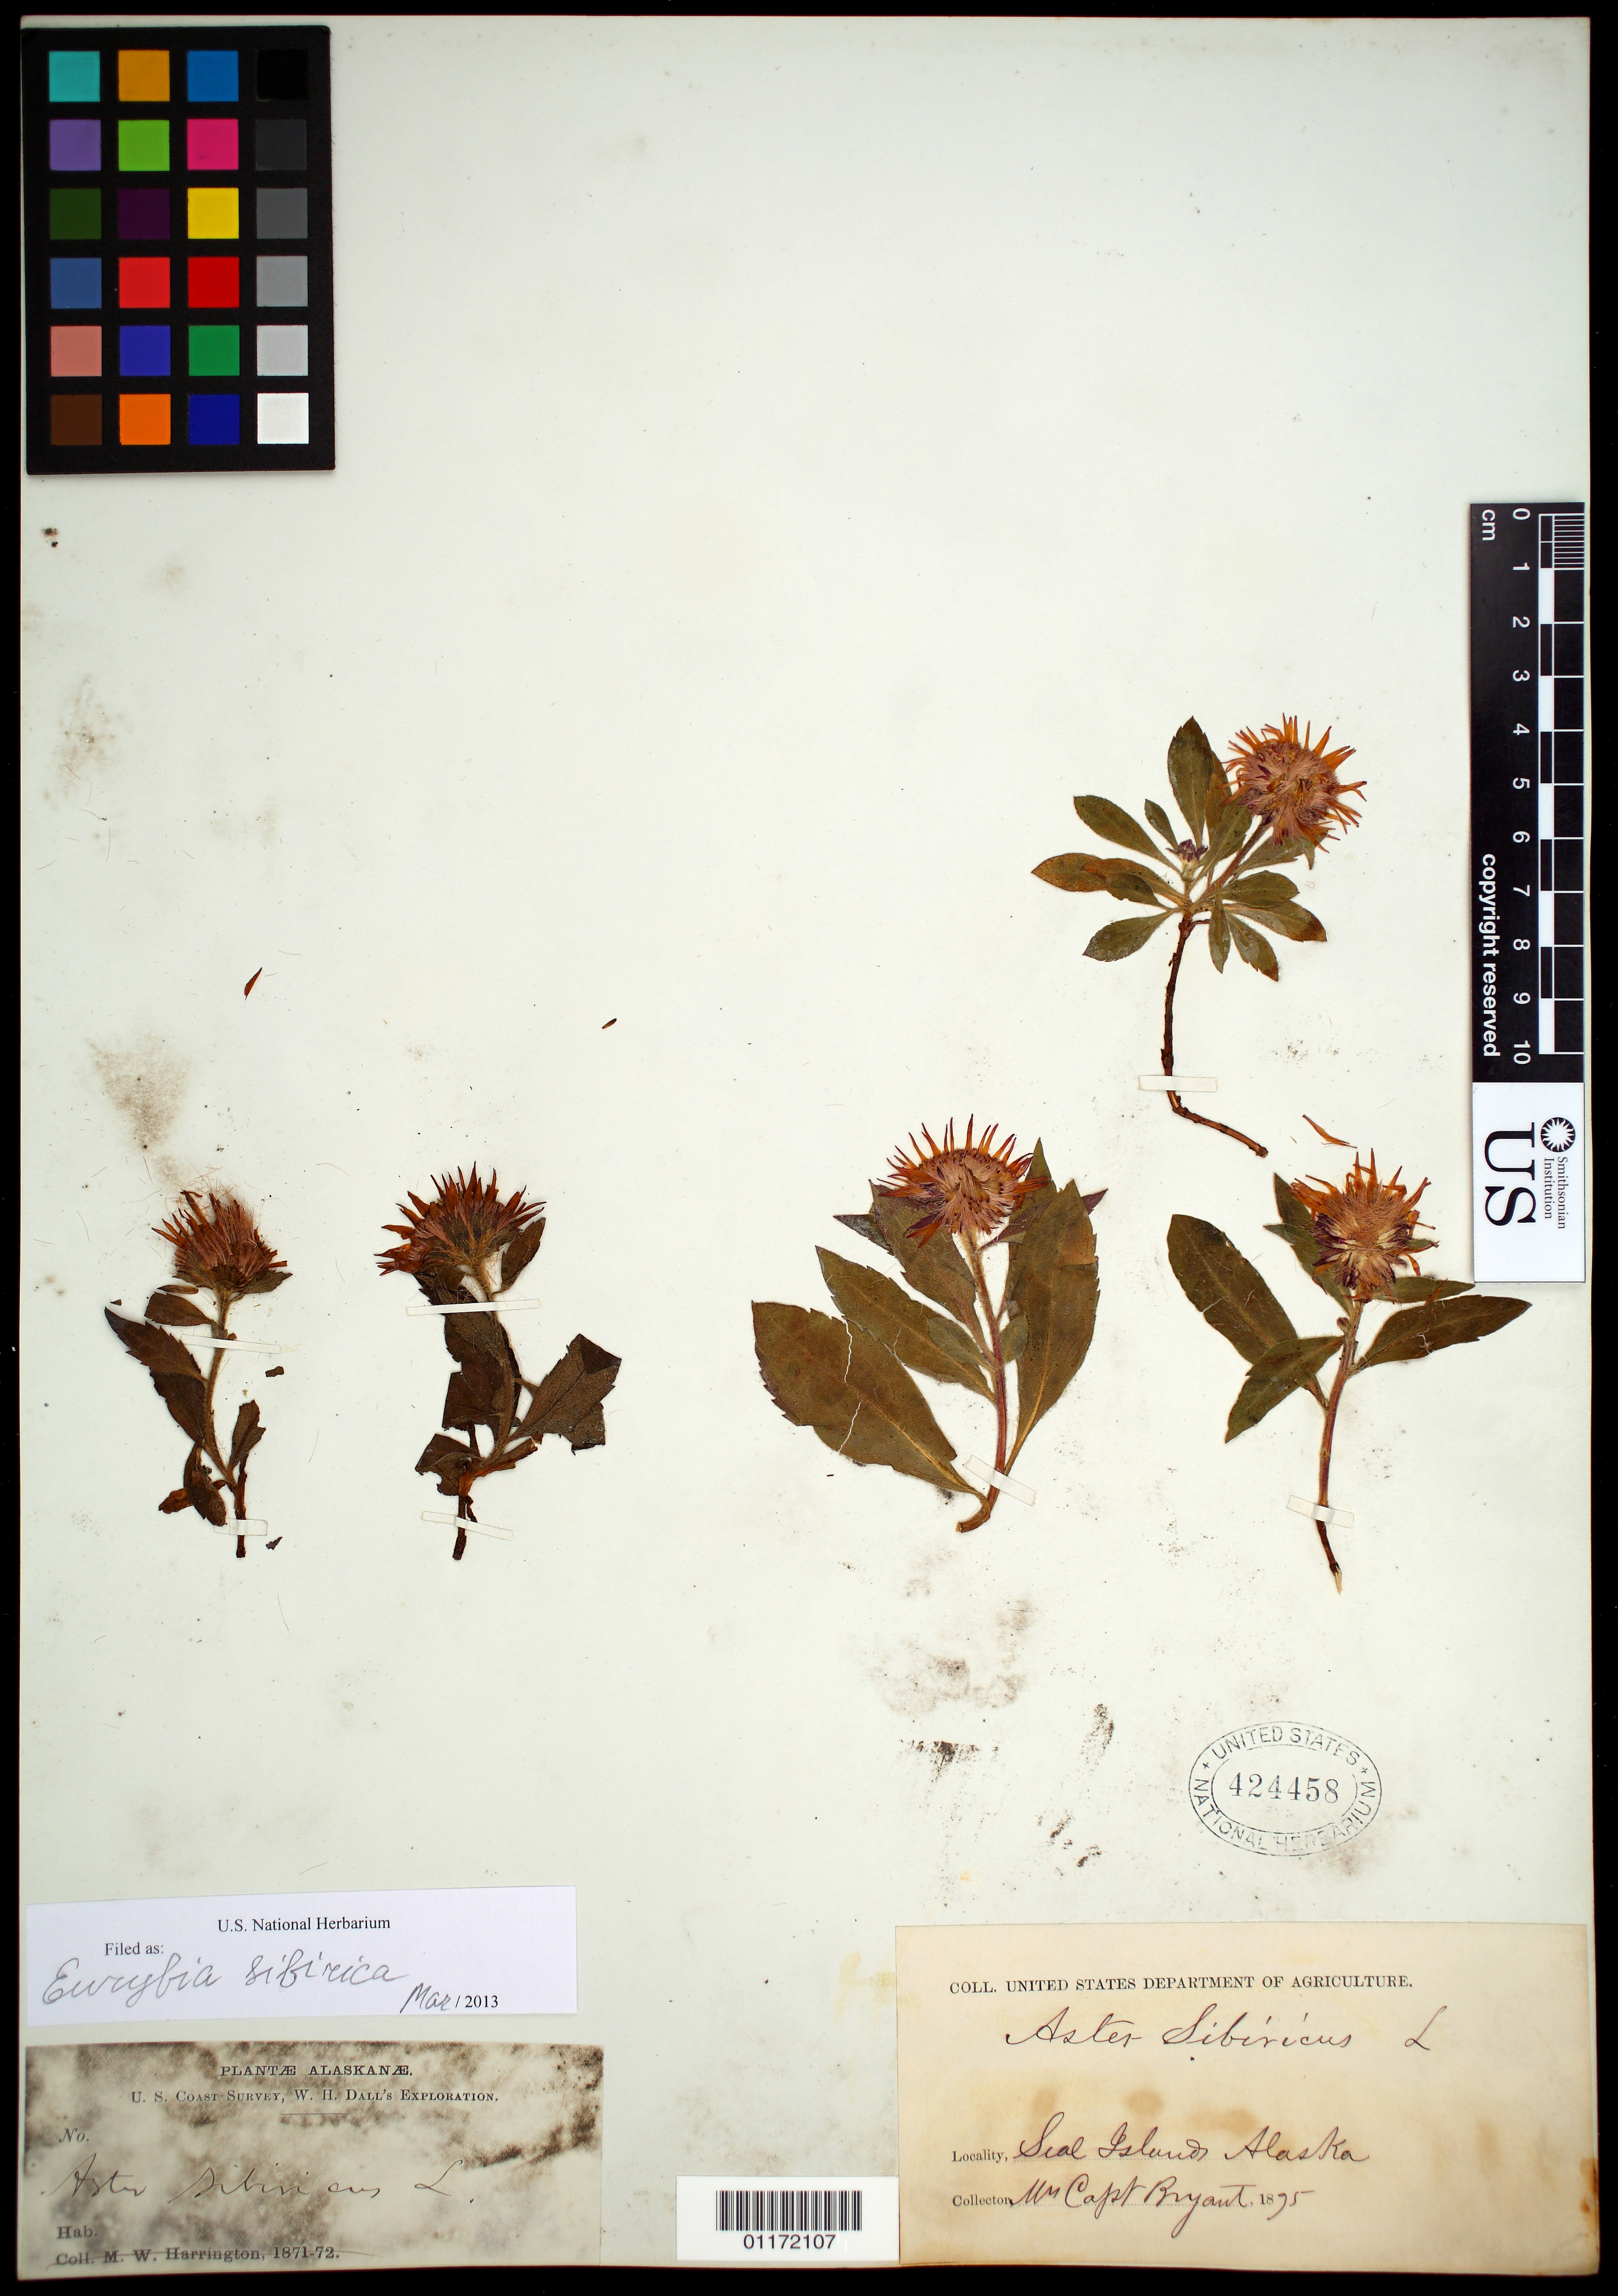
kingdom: Plantae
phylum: Tracheophyta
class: Magnoliopsida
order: Asterales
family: Asteraceae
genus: Eurybia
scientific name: Eurybia sibirica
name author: (L.) G.L. Nesom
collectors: Bryant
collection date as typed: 1875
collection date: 1875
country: United States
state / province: Alaska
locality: Seal Island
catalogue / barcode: US 424458